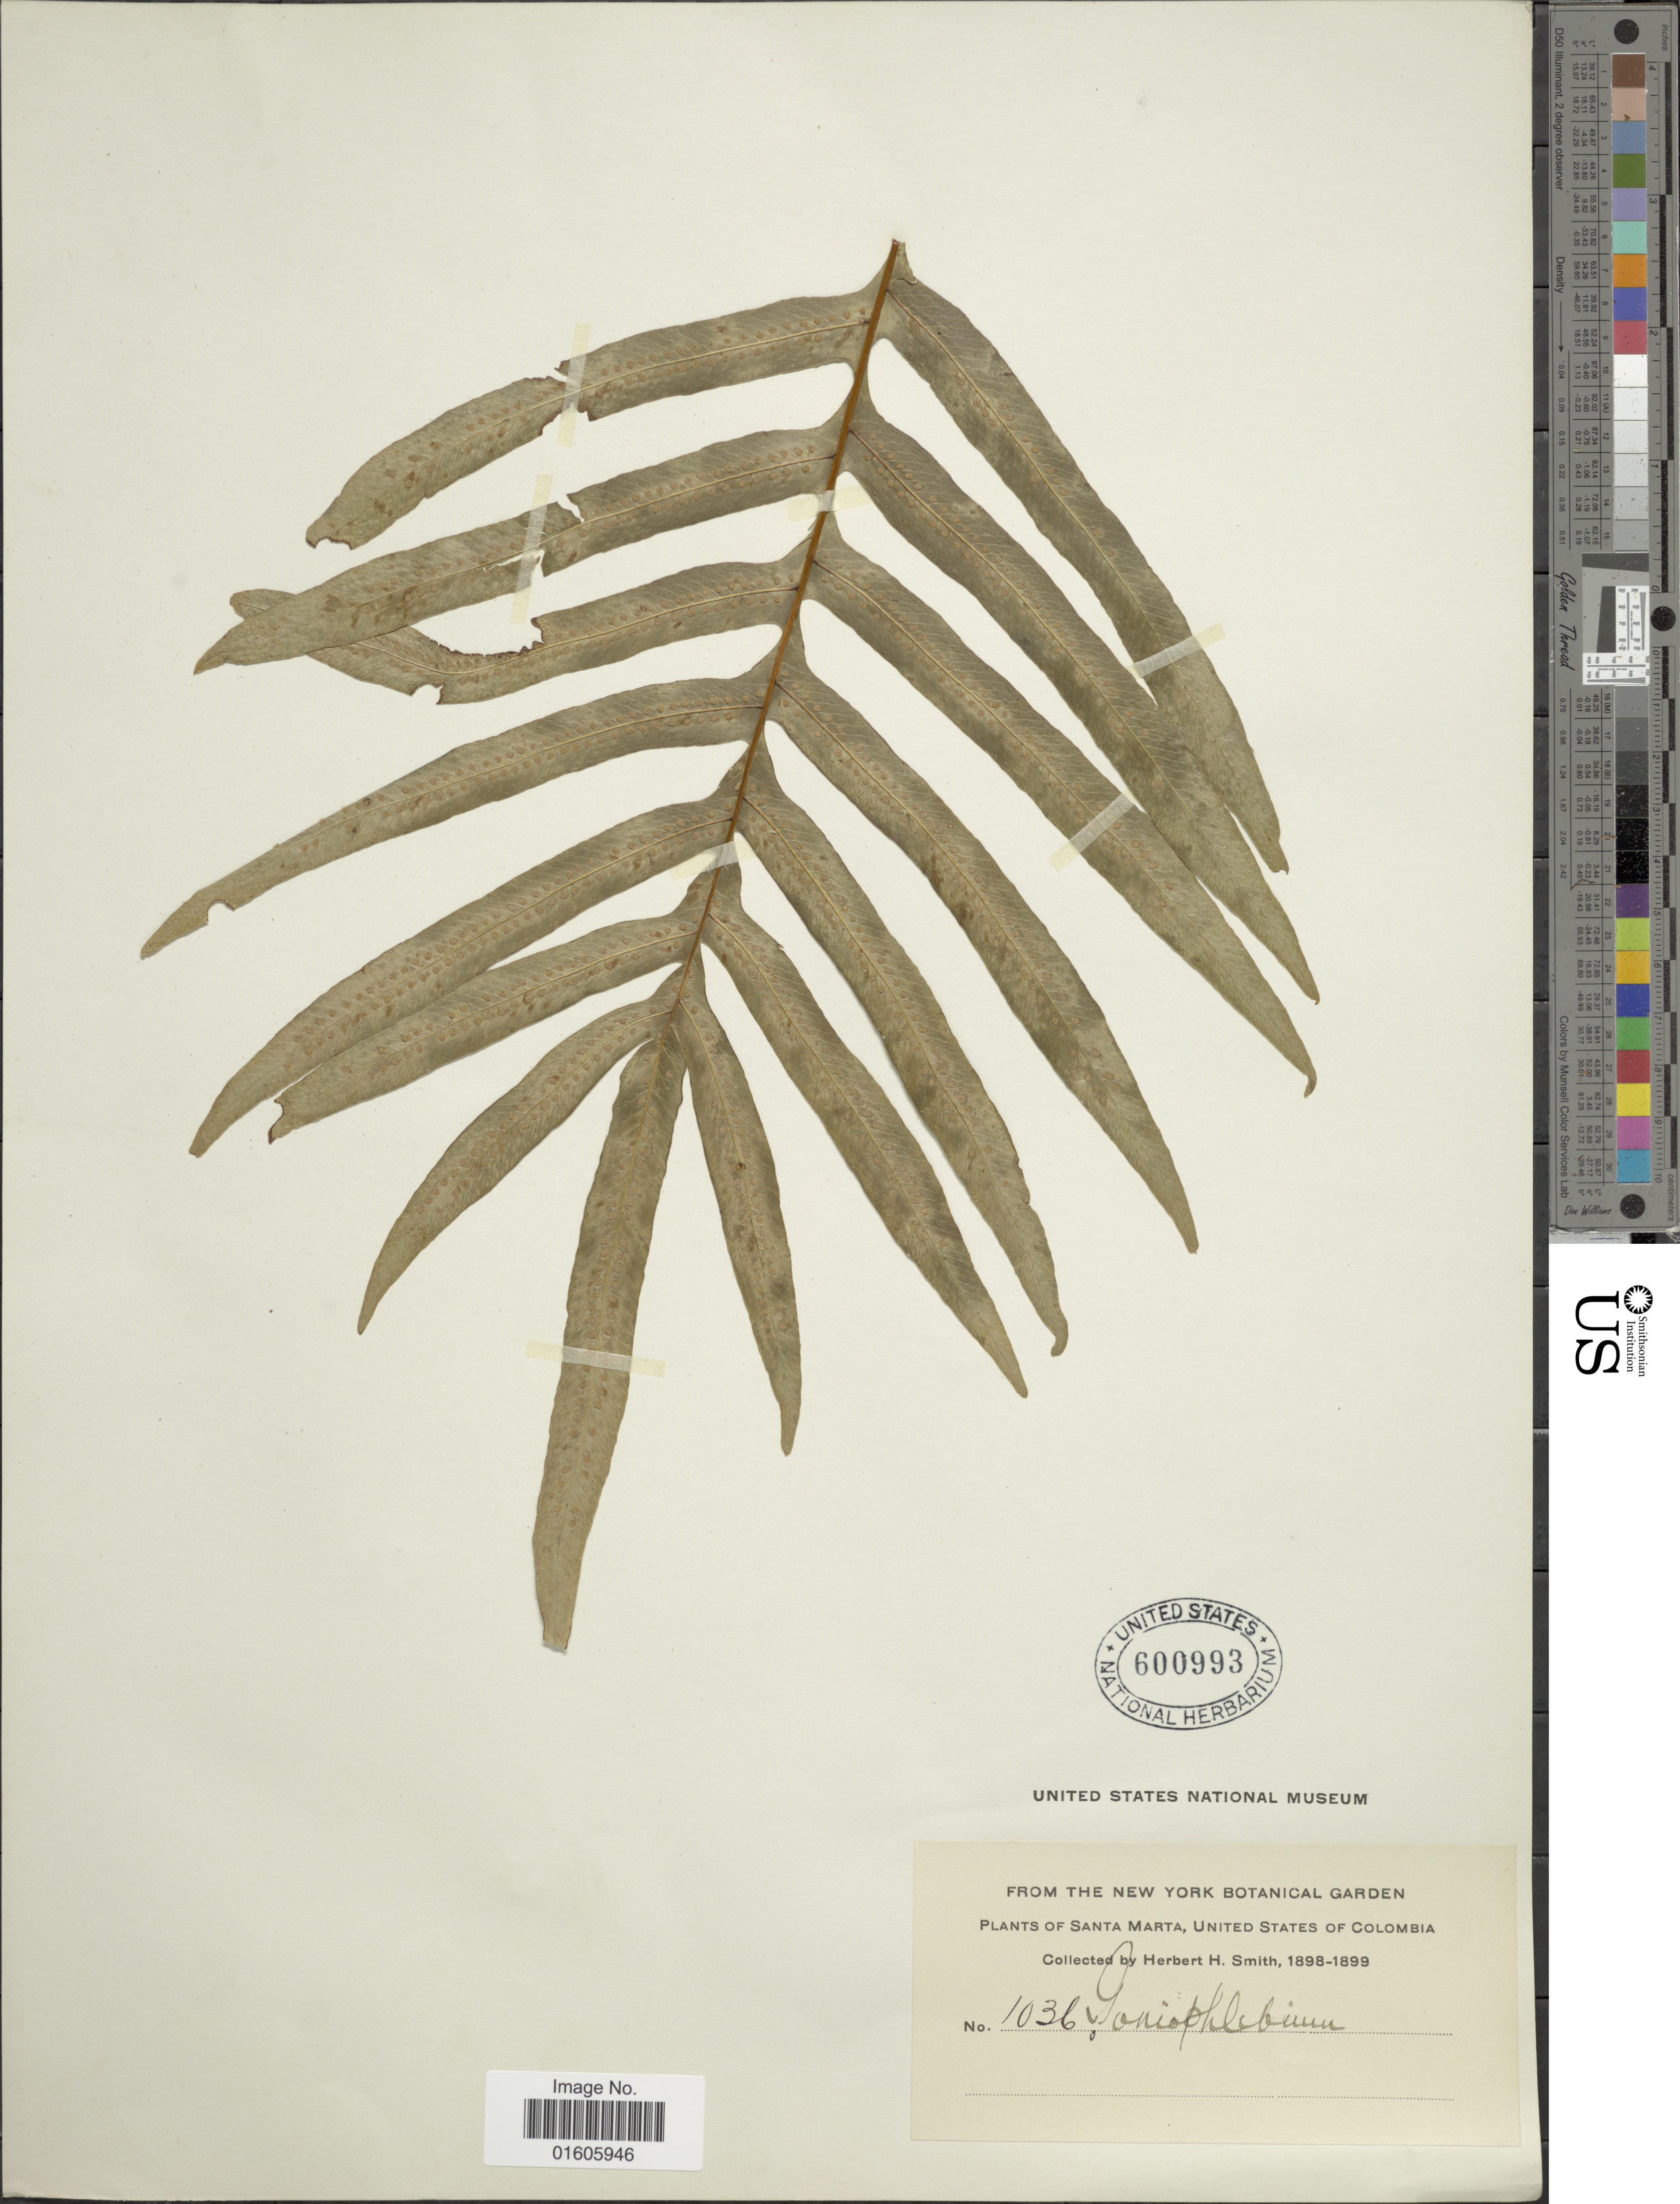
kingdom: Plantae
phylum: Tracheophyta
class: Polypodiopsida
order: Polypodiales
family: Polypodiaceae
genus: Serpocaulon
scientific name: Serpocaulon attenuatum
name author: (Humb. & Bonpl. ex Willd.) A.R. Sm.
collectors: Herbert H. Smith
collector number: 1036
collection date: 1898/1899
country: Colombia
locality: Santa Marta.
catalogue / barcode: US 600993